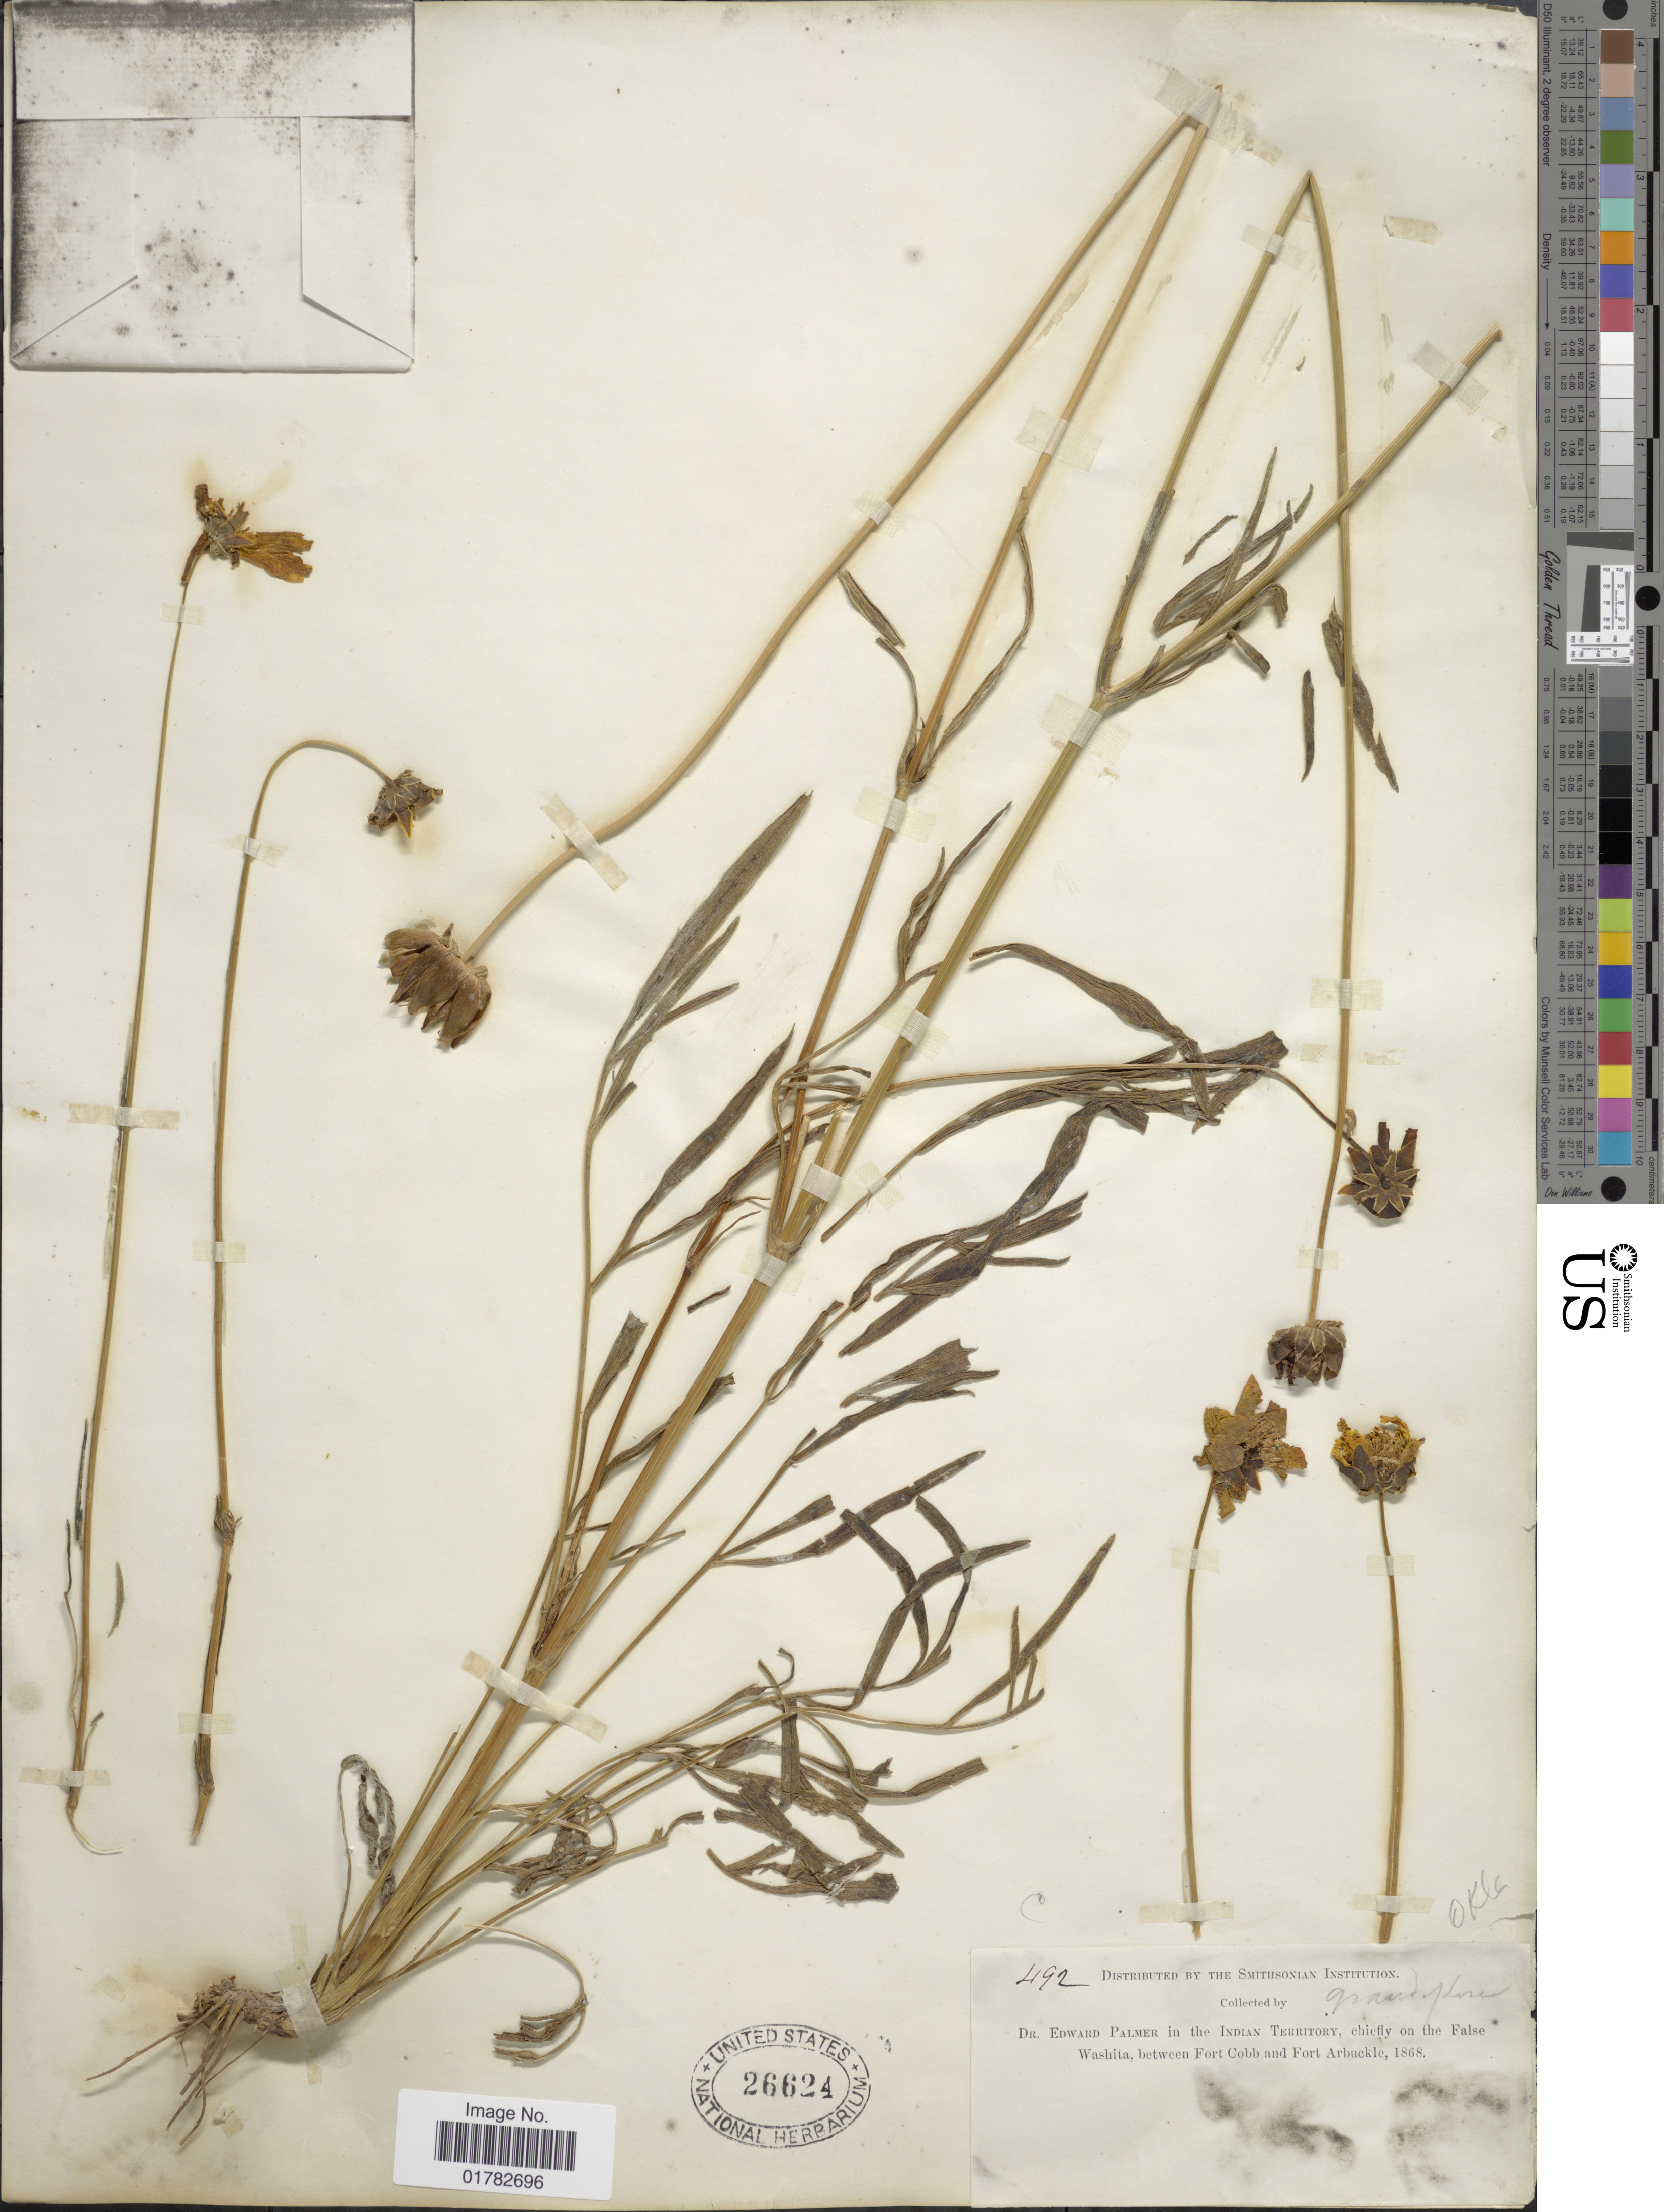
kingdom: Plantae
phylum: Tracheophyta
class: Magnoliopsida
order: Asterales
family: Asteraceae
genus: Coreopsis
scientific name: Coreopsis grandiflora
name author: Nutt.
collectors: E. Palmer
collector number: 492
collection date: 1868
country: United States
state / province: Oklahoma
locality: Indian Territory, chiefly on the False Washita, between Fort Cobba nd Fort Arbuckle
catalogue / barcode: US 26624